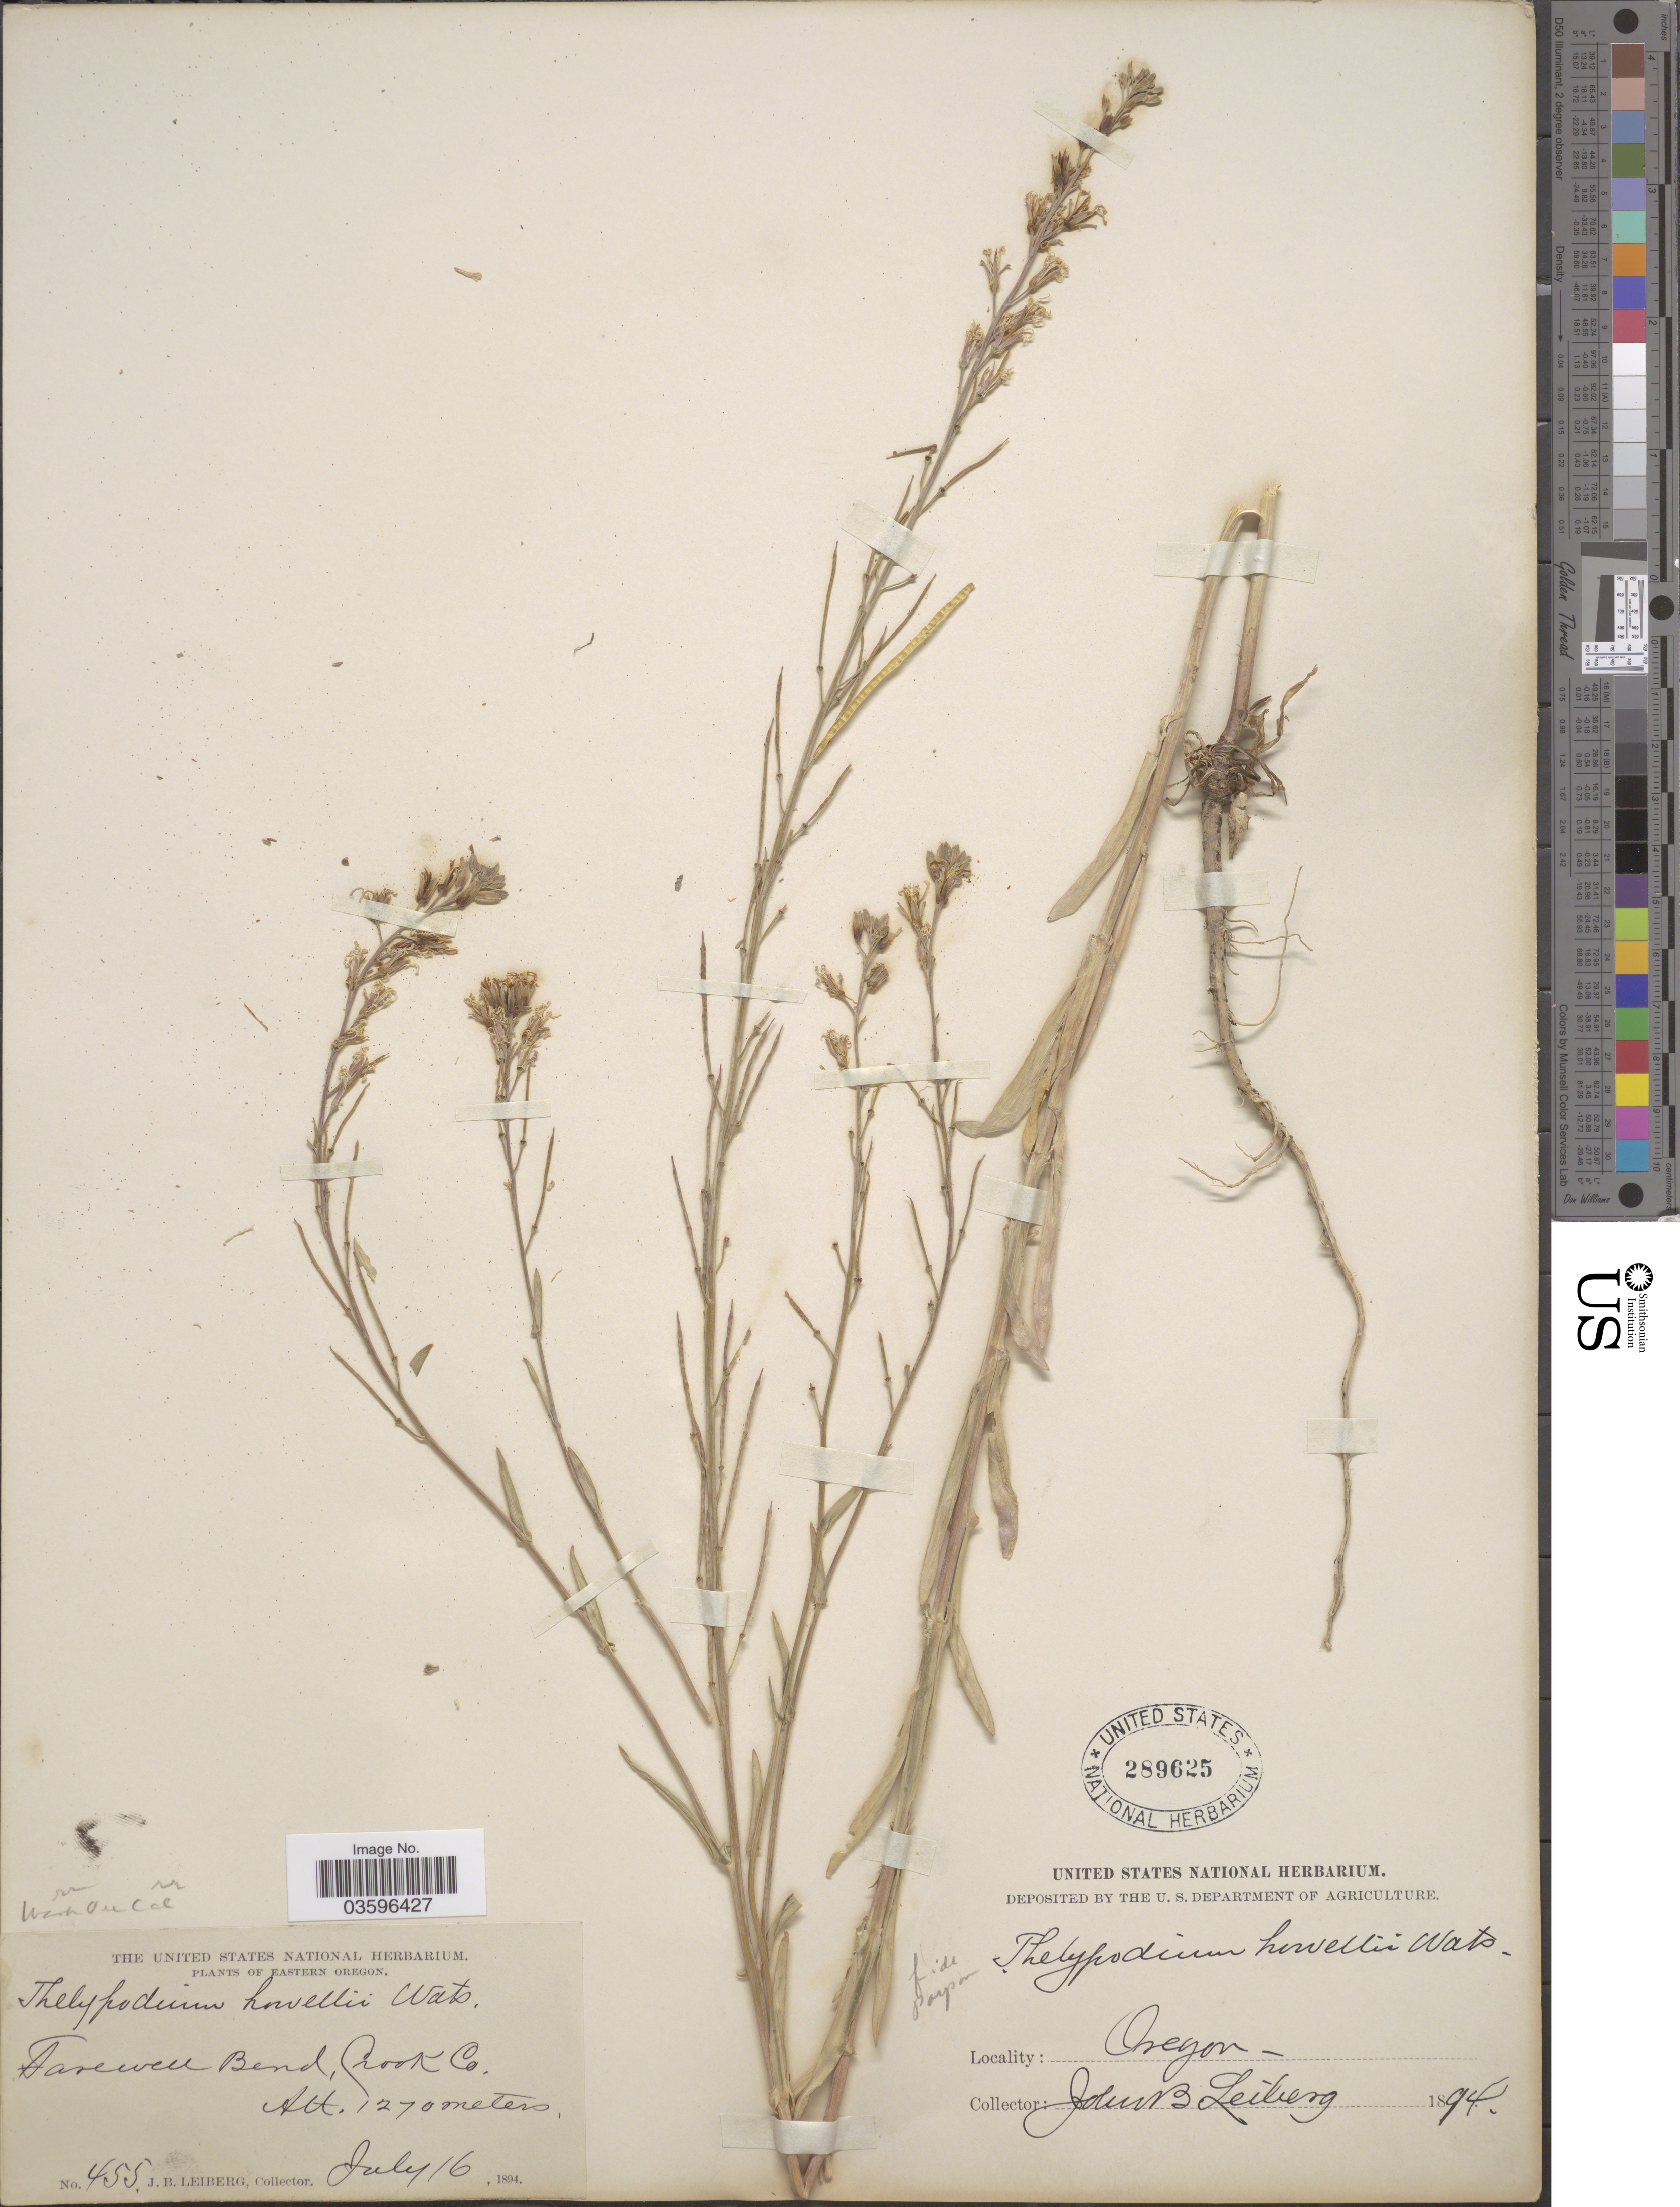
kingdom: Plantae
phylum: Tracheophyta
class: Magnoliopsida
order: Brassicales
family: Brassicaceae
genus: Thelypodium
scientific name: Thelypodium howellii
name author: S. Watson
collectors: J. B. Leiberg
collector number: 455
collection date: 1894-07-16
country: United States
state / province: Oregon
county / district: Crook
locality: Eastern Oregon. Farewell Bend, Crook Co.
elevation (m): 1270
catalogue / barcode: US 289625